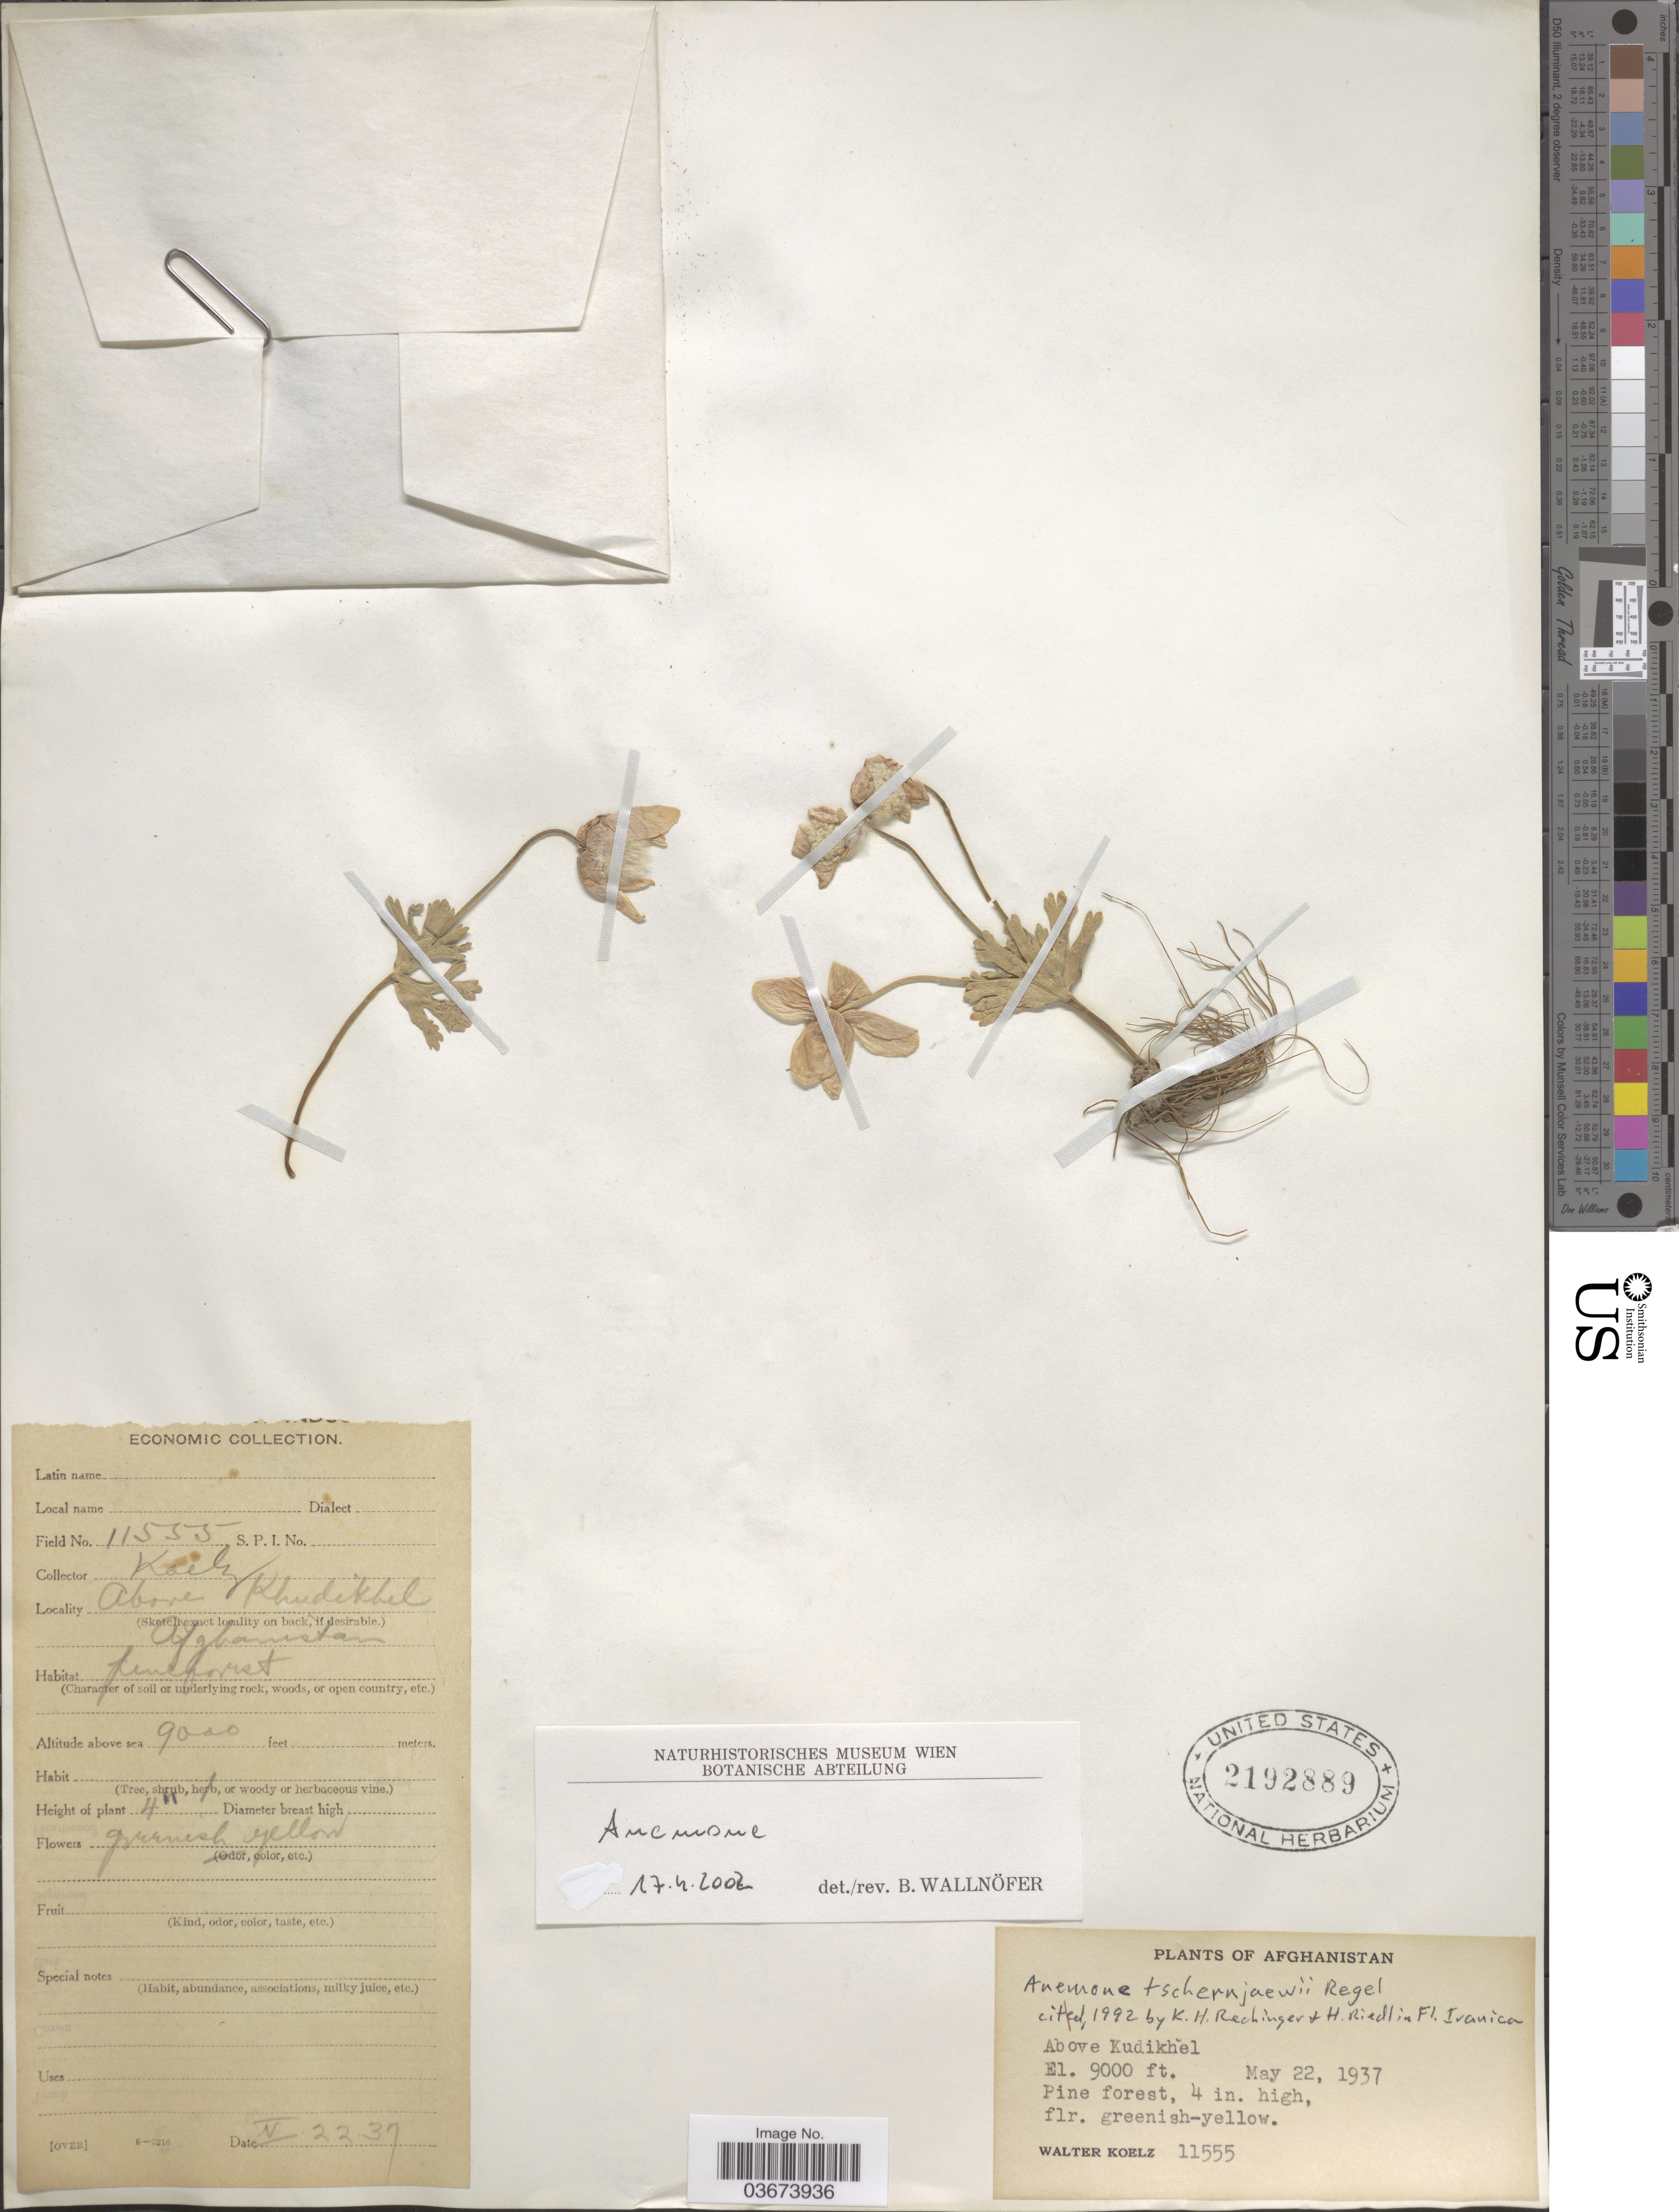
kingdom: Plantae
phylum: Tracheophyta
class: Magnoliopsida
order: Ranunculales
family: Ranunculaceae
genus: Anemone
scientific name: Anemone tschernaewi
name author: Regal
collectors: W. N. Koelz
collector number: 11555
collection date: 1937-05-22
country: Afghanistan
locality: Above Kudikhel.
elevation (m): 2743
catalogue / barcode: US 2192889